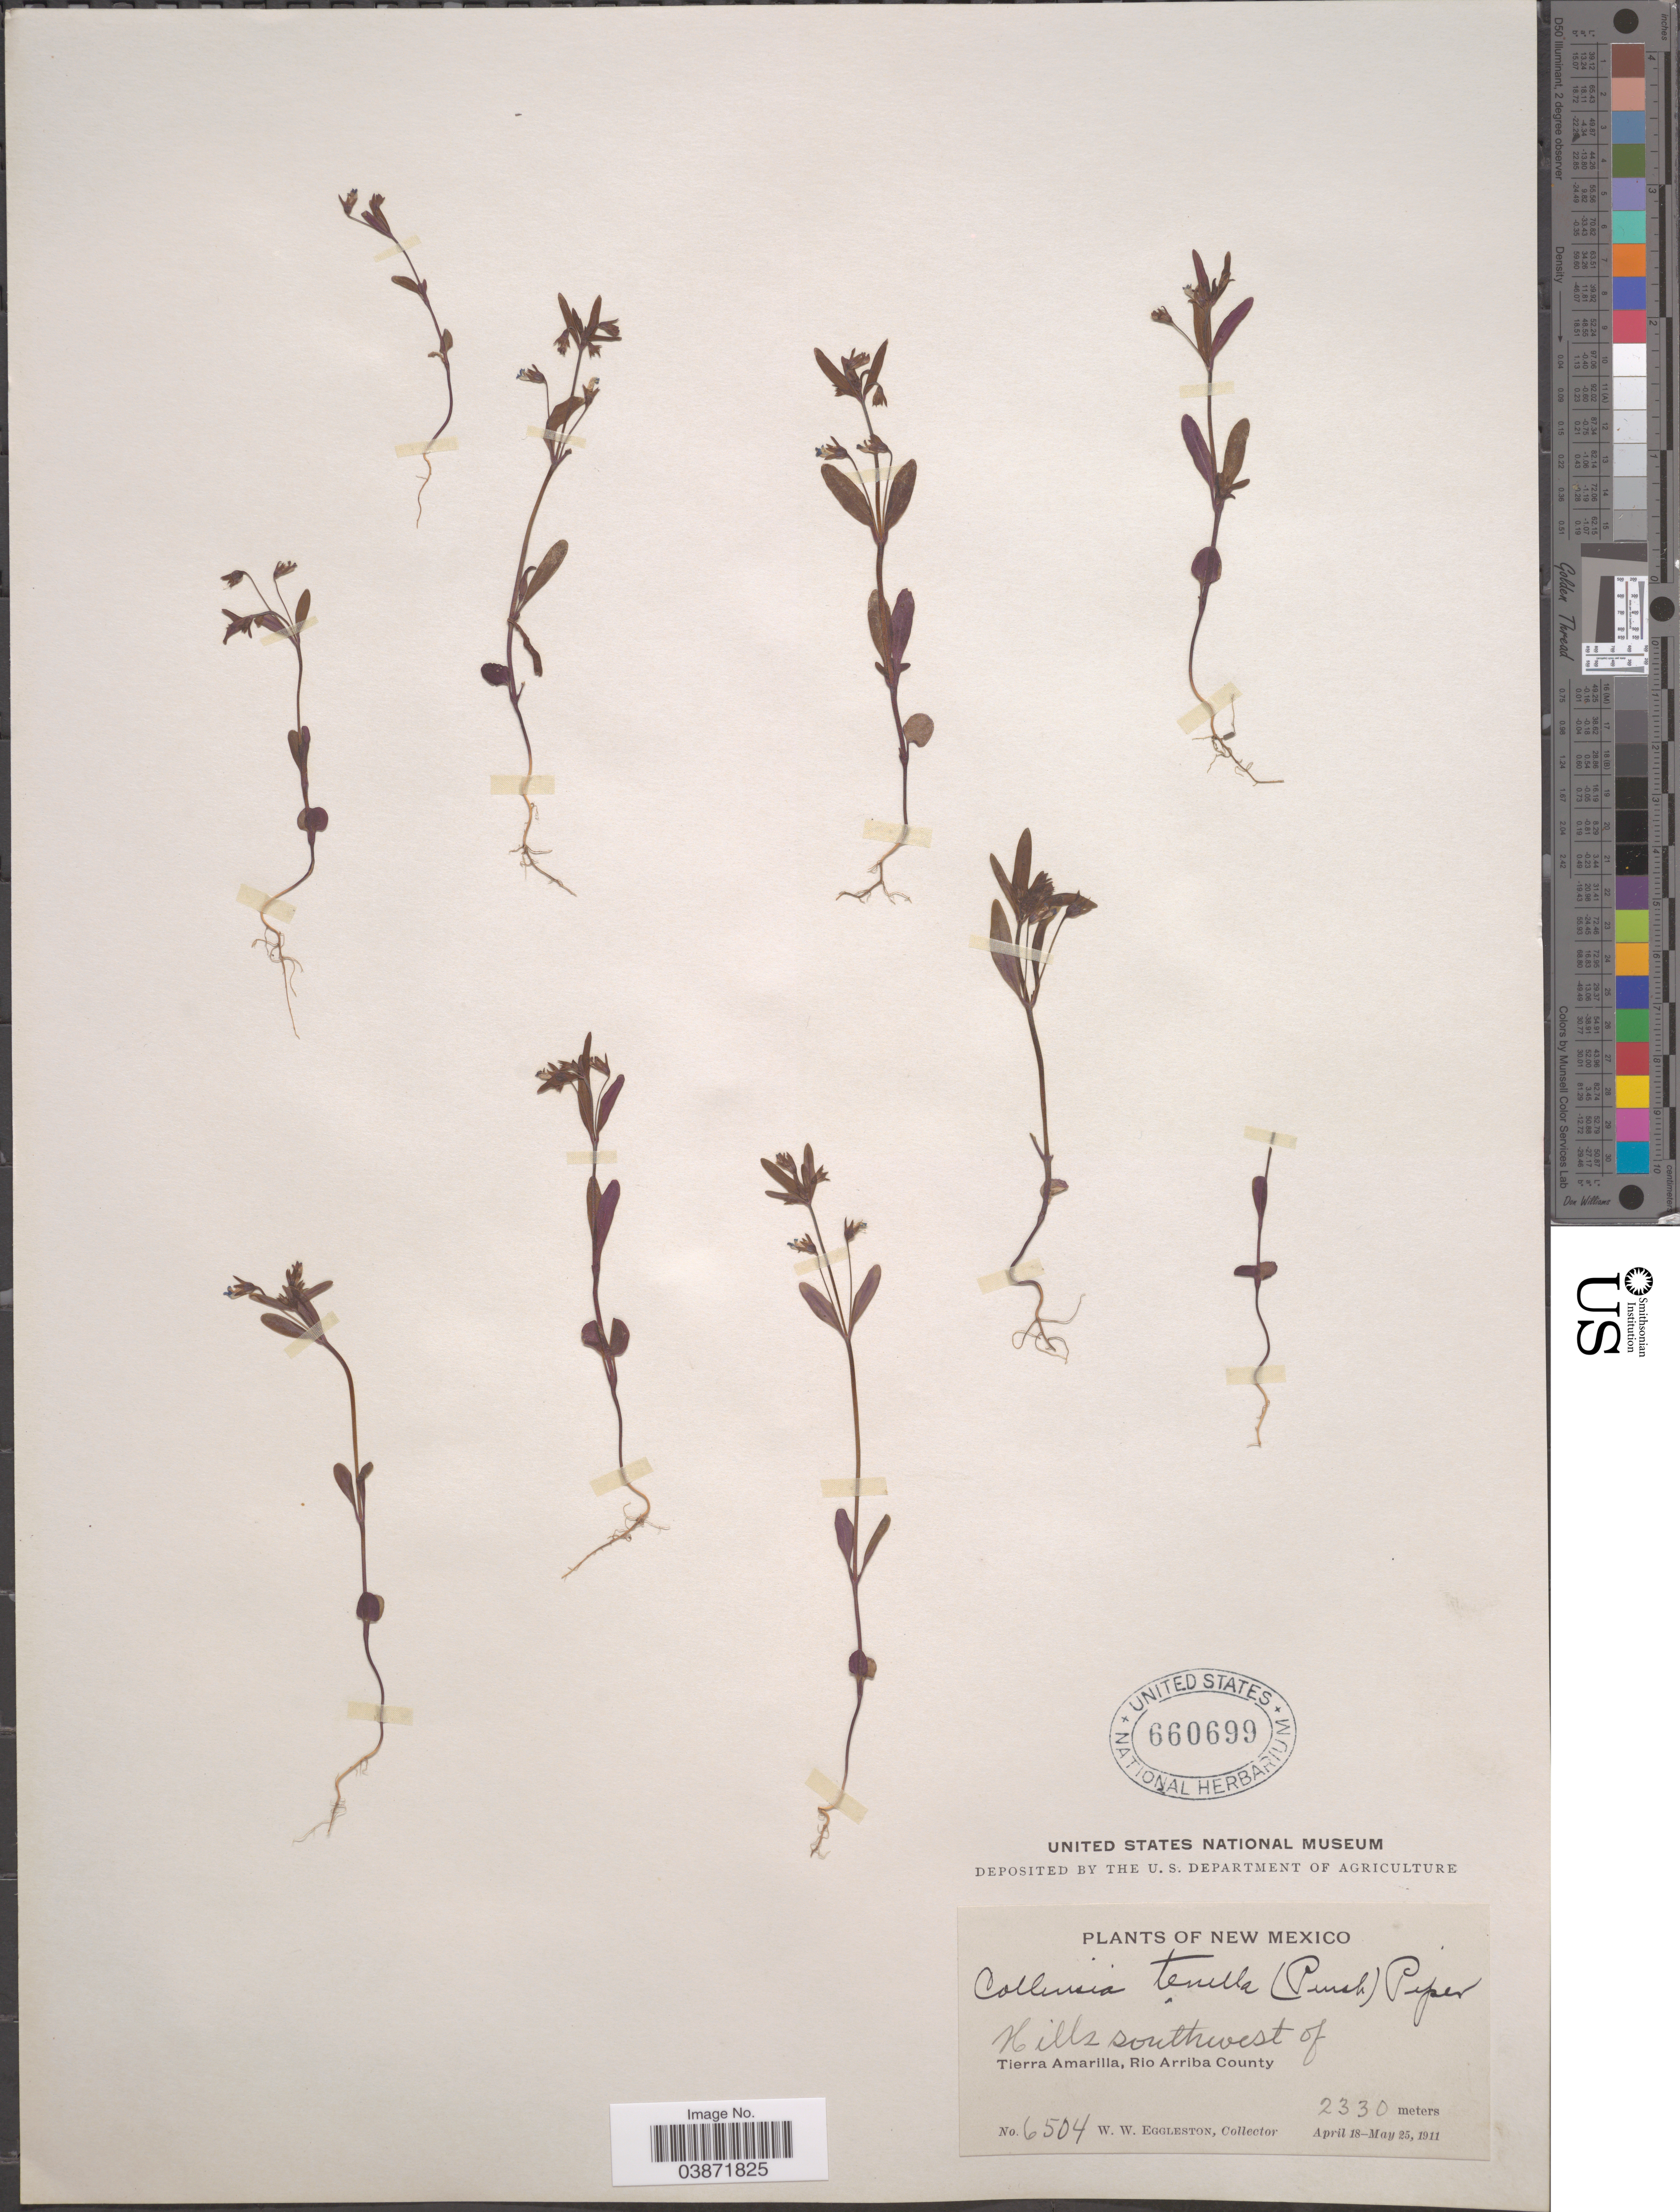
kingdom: Plantae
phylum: Tracheophyta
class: Magnoliopsida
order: Lamiales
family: Plantaginaceae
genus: Collinsia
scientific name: Collinsia sp.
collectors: W. W. Eggleston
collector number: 6504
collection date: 1911-04-18/1911-05-25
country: United States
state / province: New Mexico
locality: Hills southwest of Tierra Amarilla, Rio Arriba County.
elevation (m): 2330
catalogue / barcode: US 660699